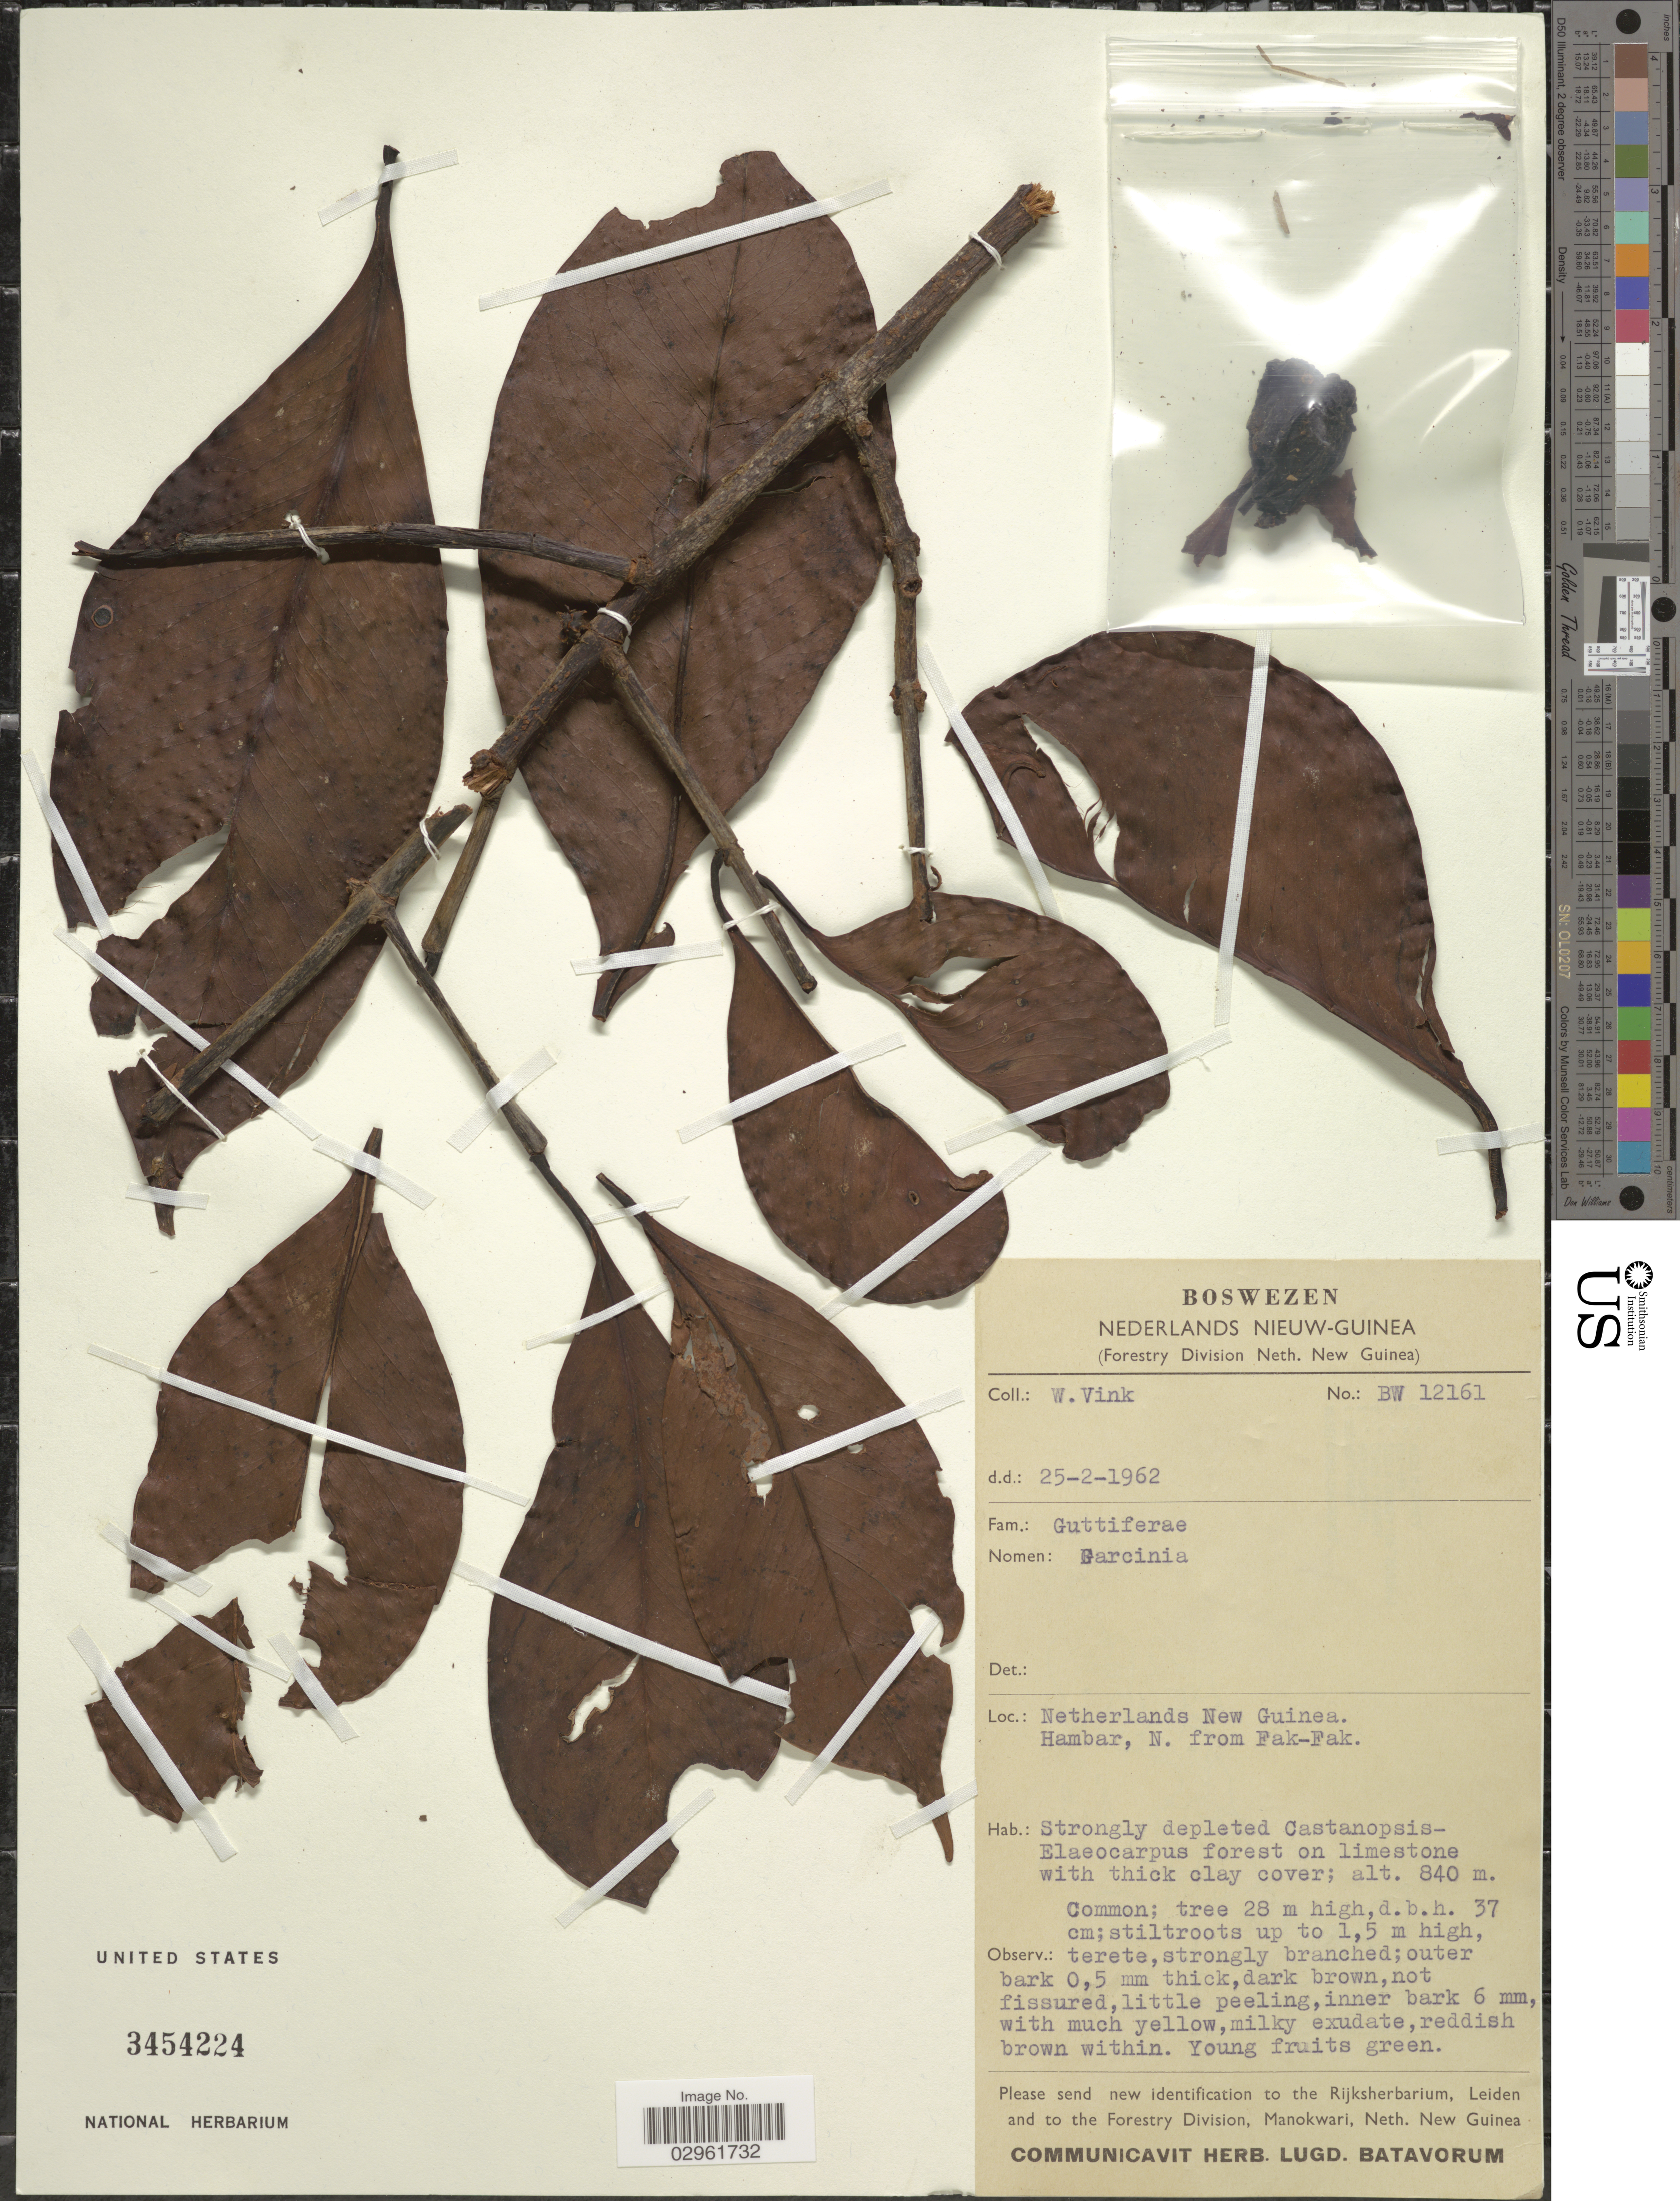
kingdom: Plantae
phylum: Tracheophyta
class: Magnoliopsida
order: Malpighiales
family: Clusiaceae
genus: Garcinia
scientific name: Garcinia sp.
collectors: W. Vink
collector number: BW12161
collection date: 1962-02-25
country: Indonesia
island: New Guinea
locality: Netherlands New Guinea. Hambar, N. from Fak-Fak.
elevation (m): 840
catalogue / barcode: US 3454224